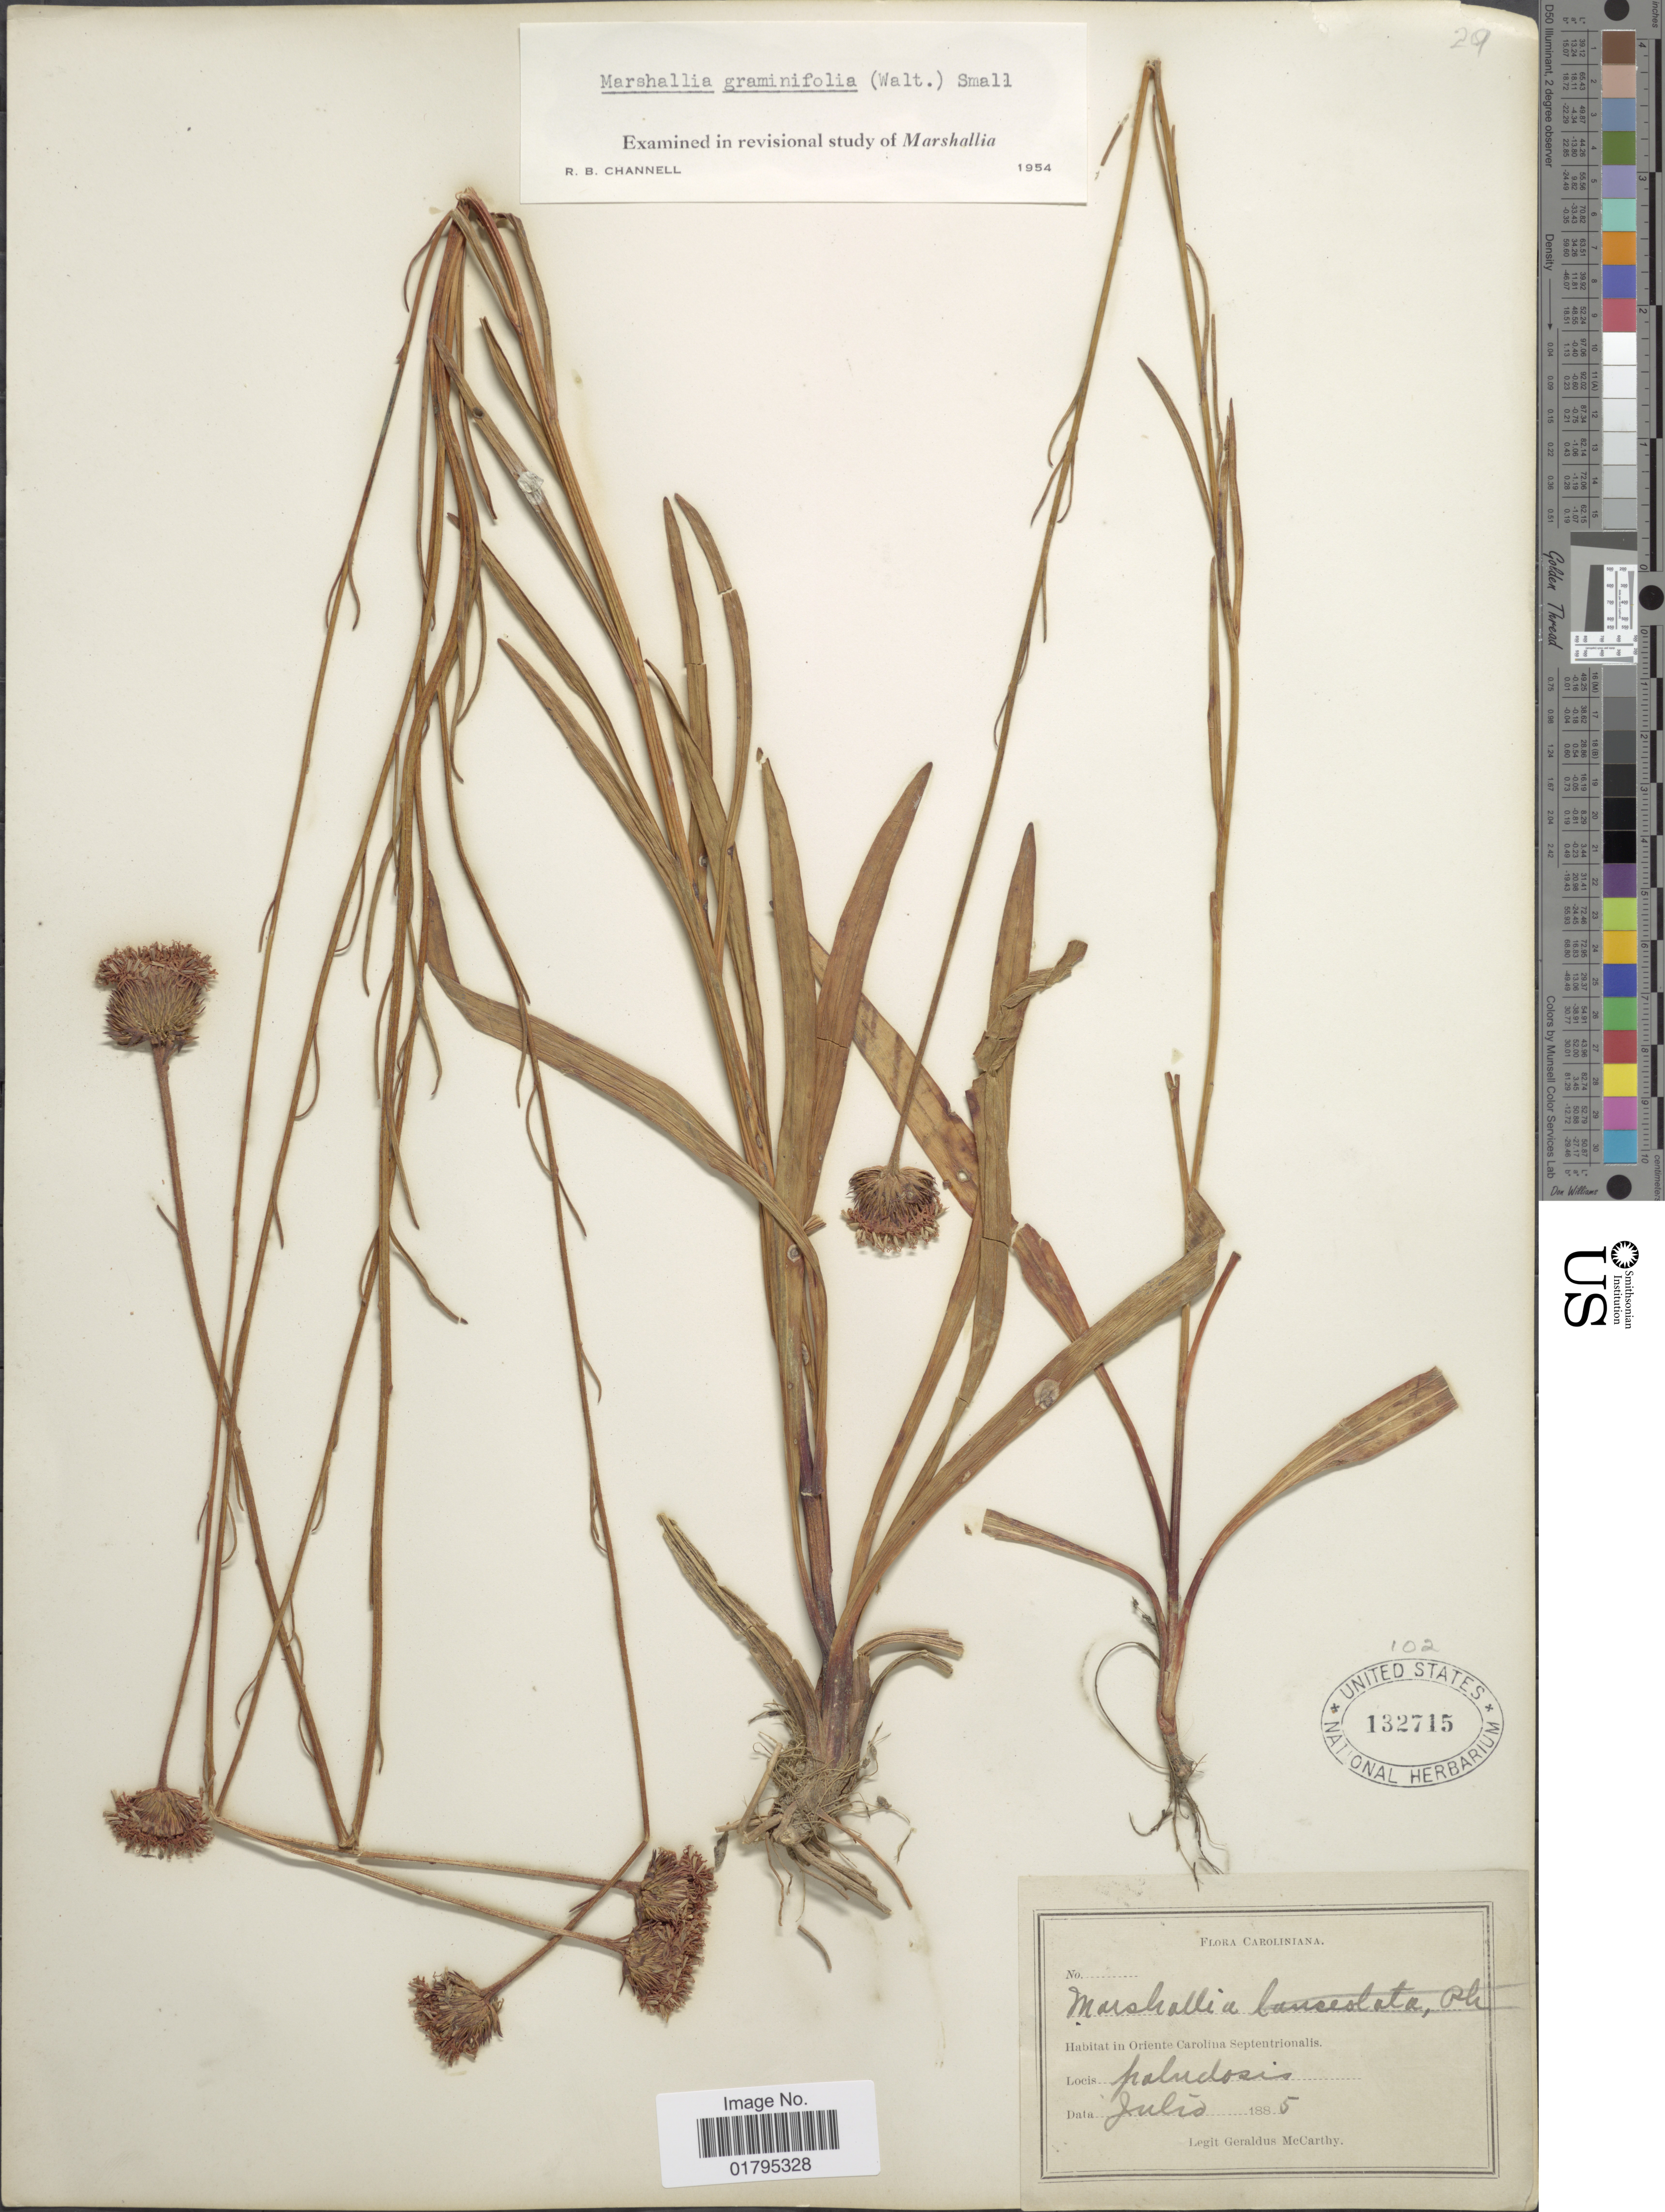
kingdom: Plantae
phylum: Tracheophyta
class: Magnoliopsida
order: Asterales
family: Asteraceae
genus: Marshallia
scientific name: Marshallia graminifolia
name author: (Walter) Small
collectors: M. McCarthy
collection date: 1885-07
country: United States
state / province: North Carolina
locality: Oriente Carolina Septentrionalis.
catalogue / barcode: US 132715